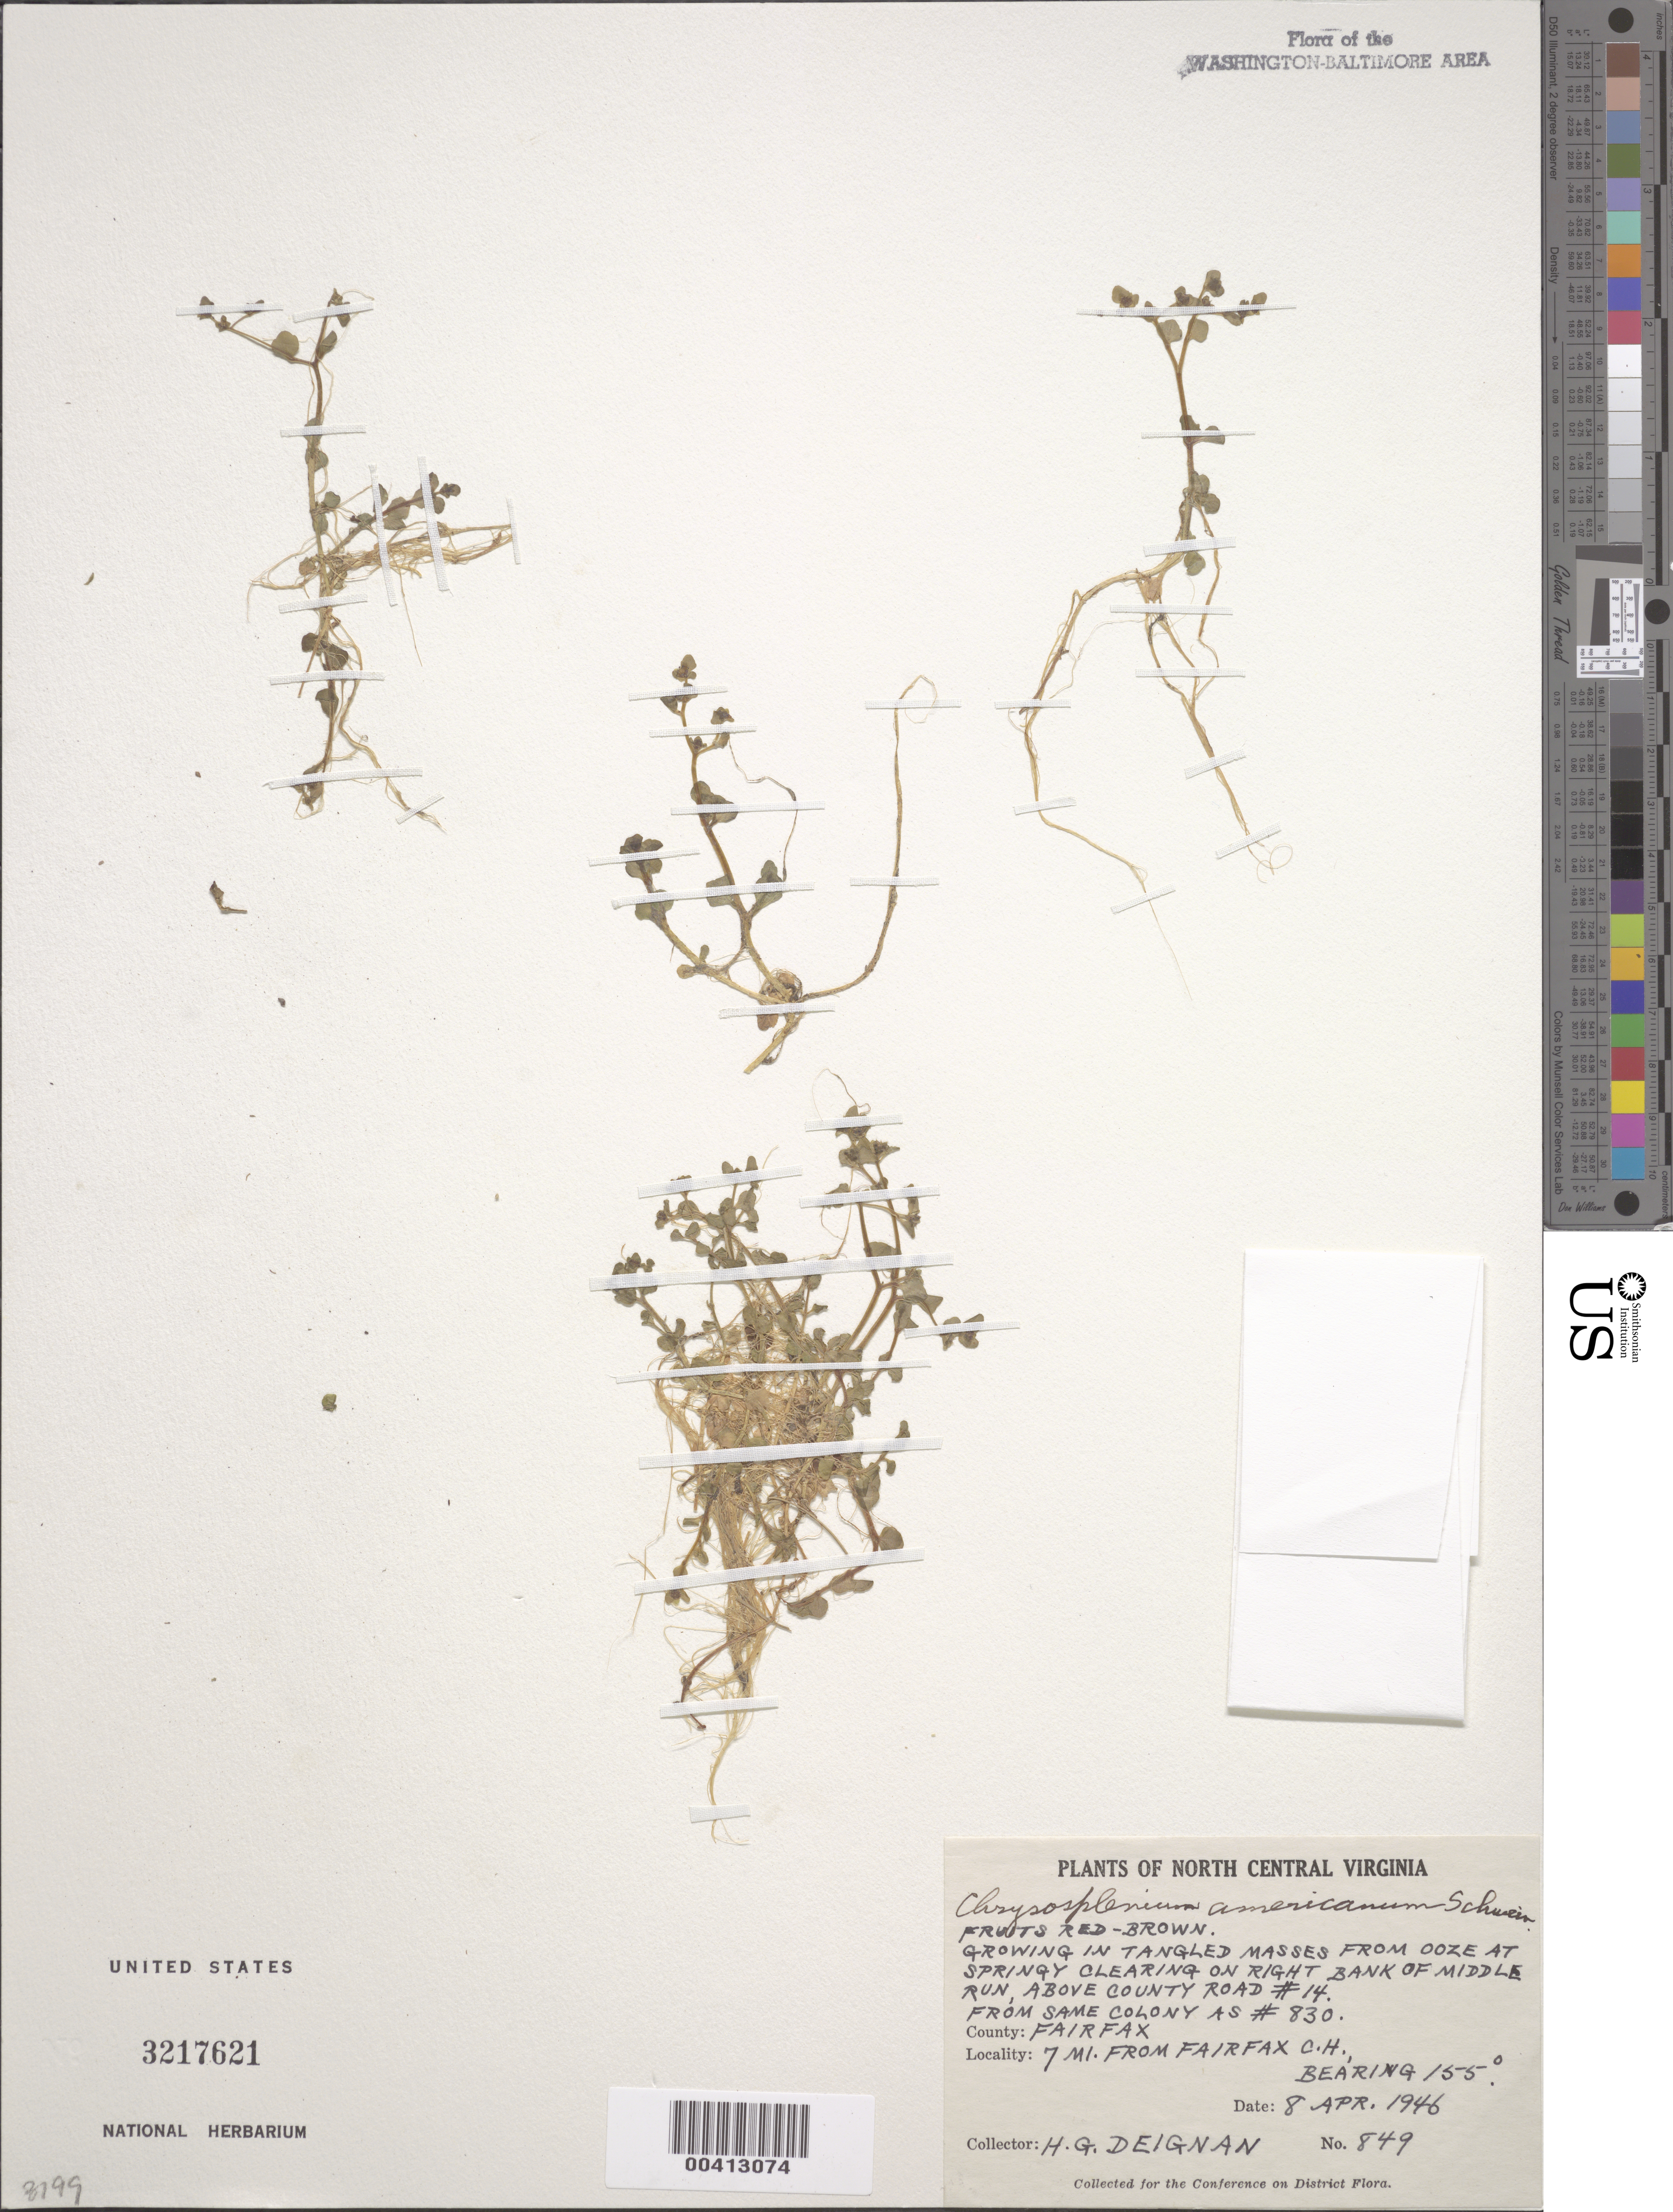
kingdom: Plantae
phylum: Tracheophyta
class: Magnoliopsida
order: Saxifragales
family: Saxifragaceae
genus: Chrysosplenium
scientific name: Chrysosplenium americanum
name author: Schwein.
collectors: H. Deignan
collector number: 849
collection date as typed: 08 Apr 1946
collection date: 1946-04-08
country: United States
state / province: Virginia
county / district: Fairfax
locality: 7 Mi from Fairfax County Courthouse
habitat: Springy clearing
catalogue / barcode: US 3217621